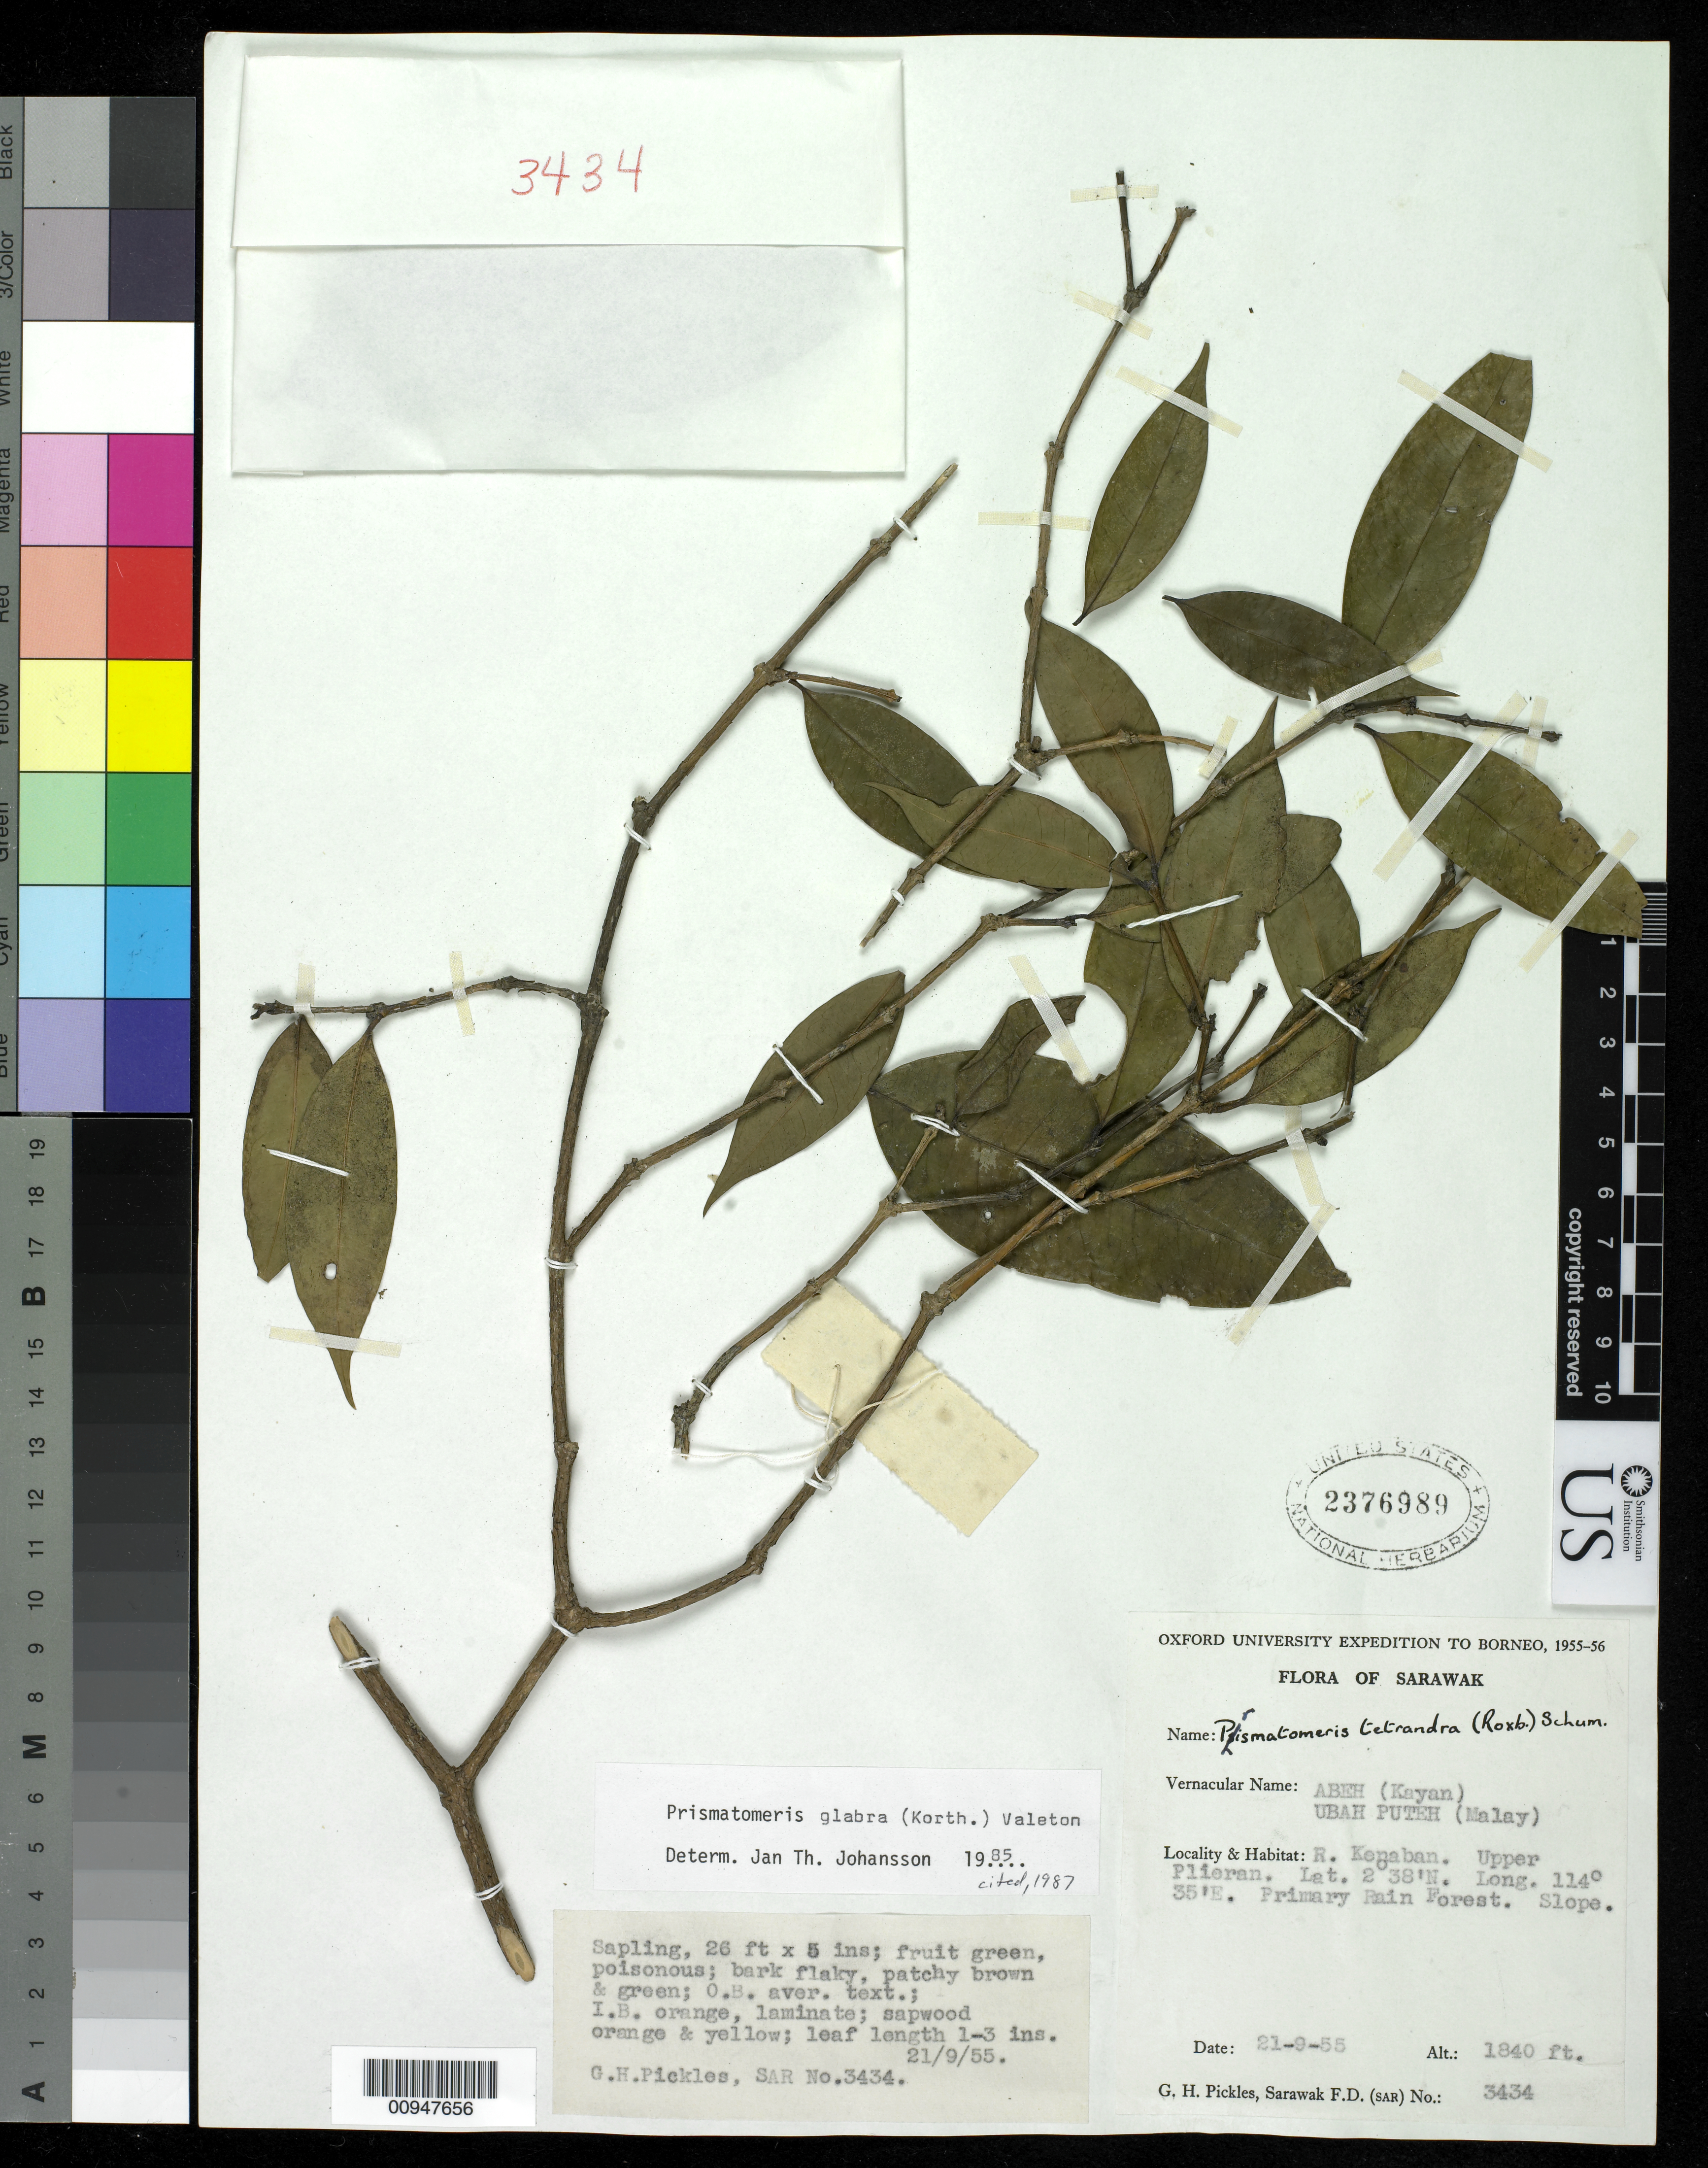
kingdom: Plantae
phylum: Tracheophyta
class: Magnoliopsida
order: Gentianales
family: Rubiaceae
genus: Prismatomeris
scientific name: Prismatomeris glabra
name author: Valeton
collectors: G. Pickles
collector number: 3434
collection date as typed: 21 Sep 1955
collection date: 1955-09-21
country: Indonesia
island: Borneo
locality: R. Kenaban. Upper Plieran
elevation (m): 561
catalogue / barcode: US 2376989